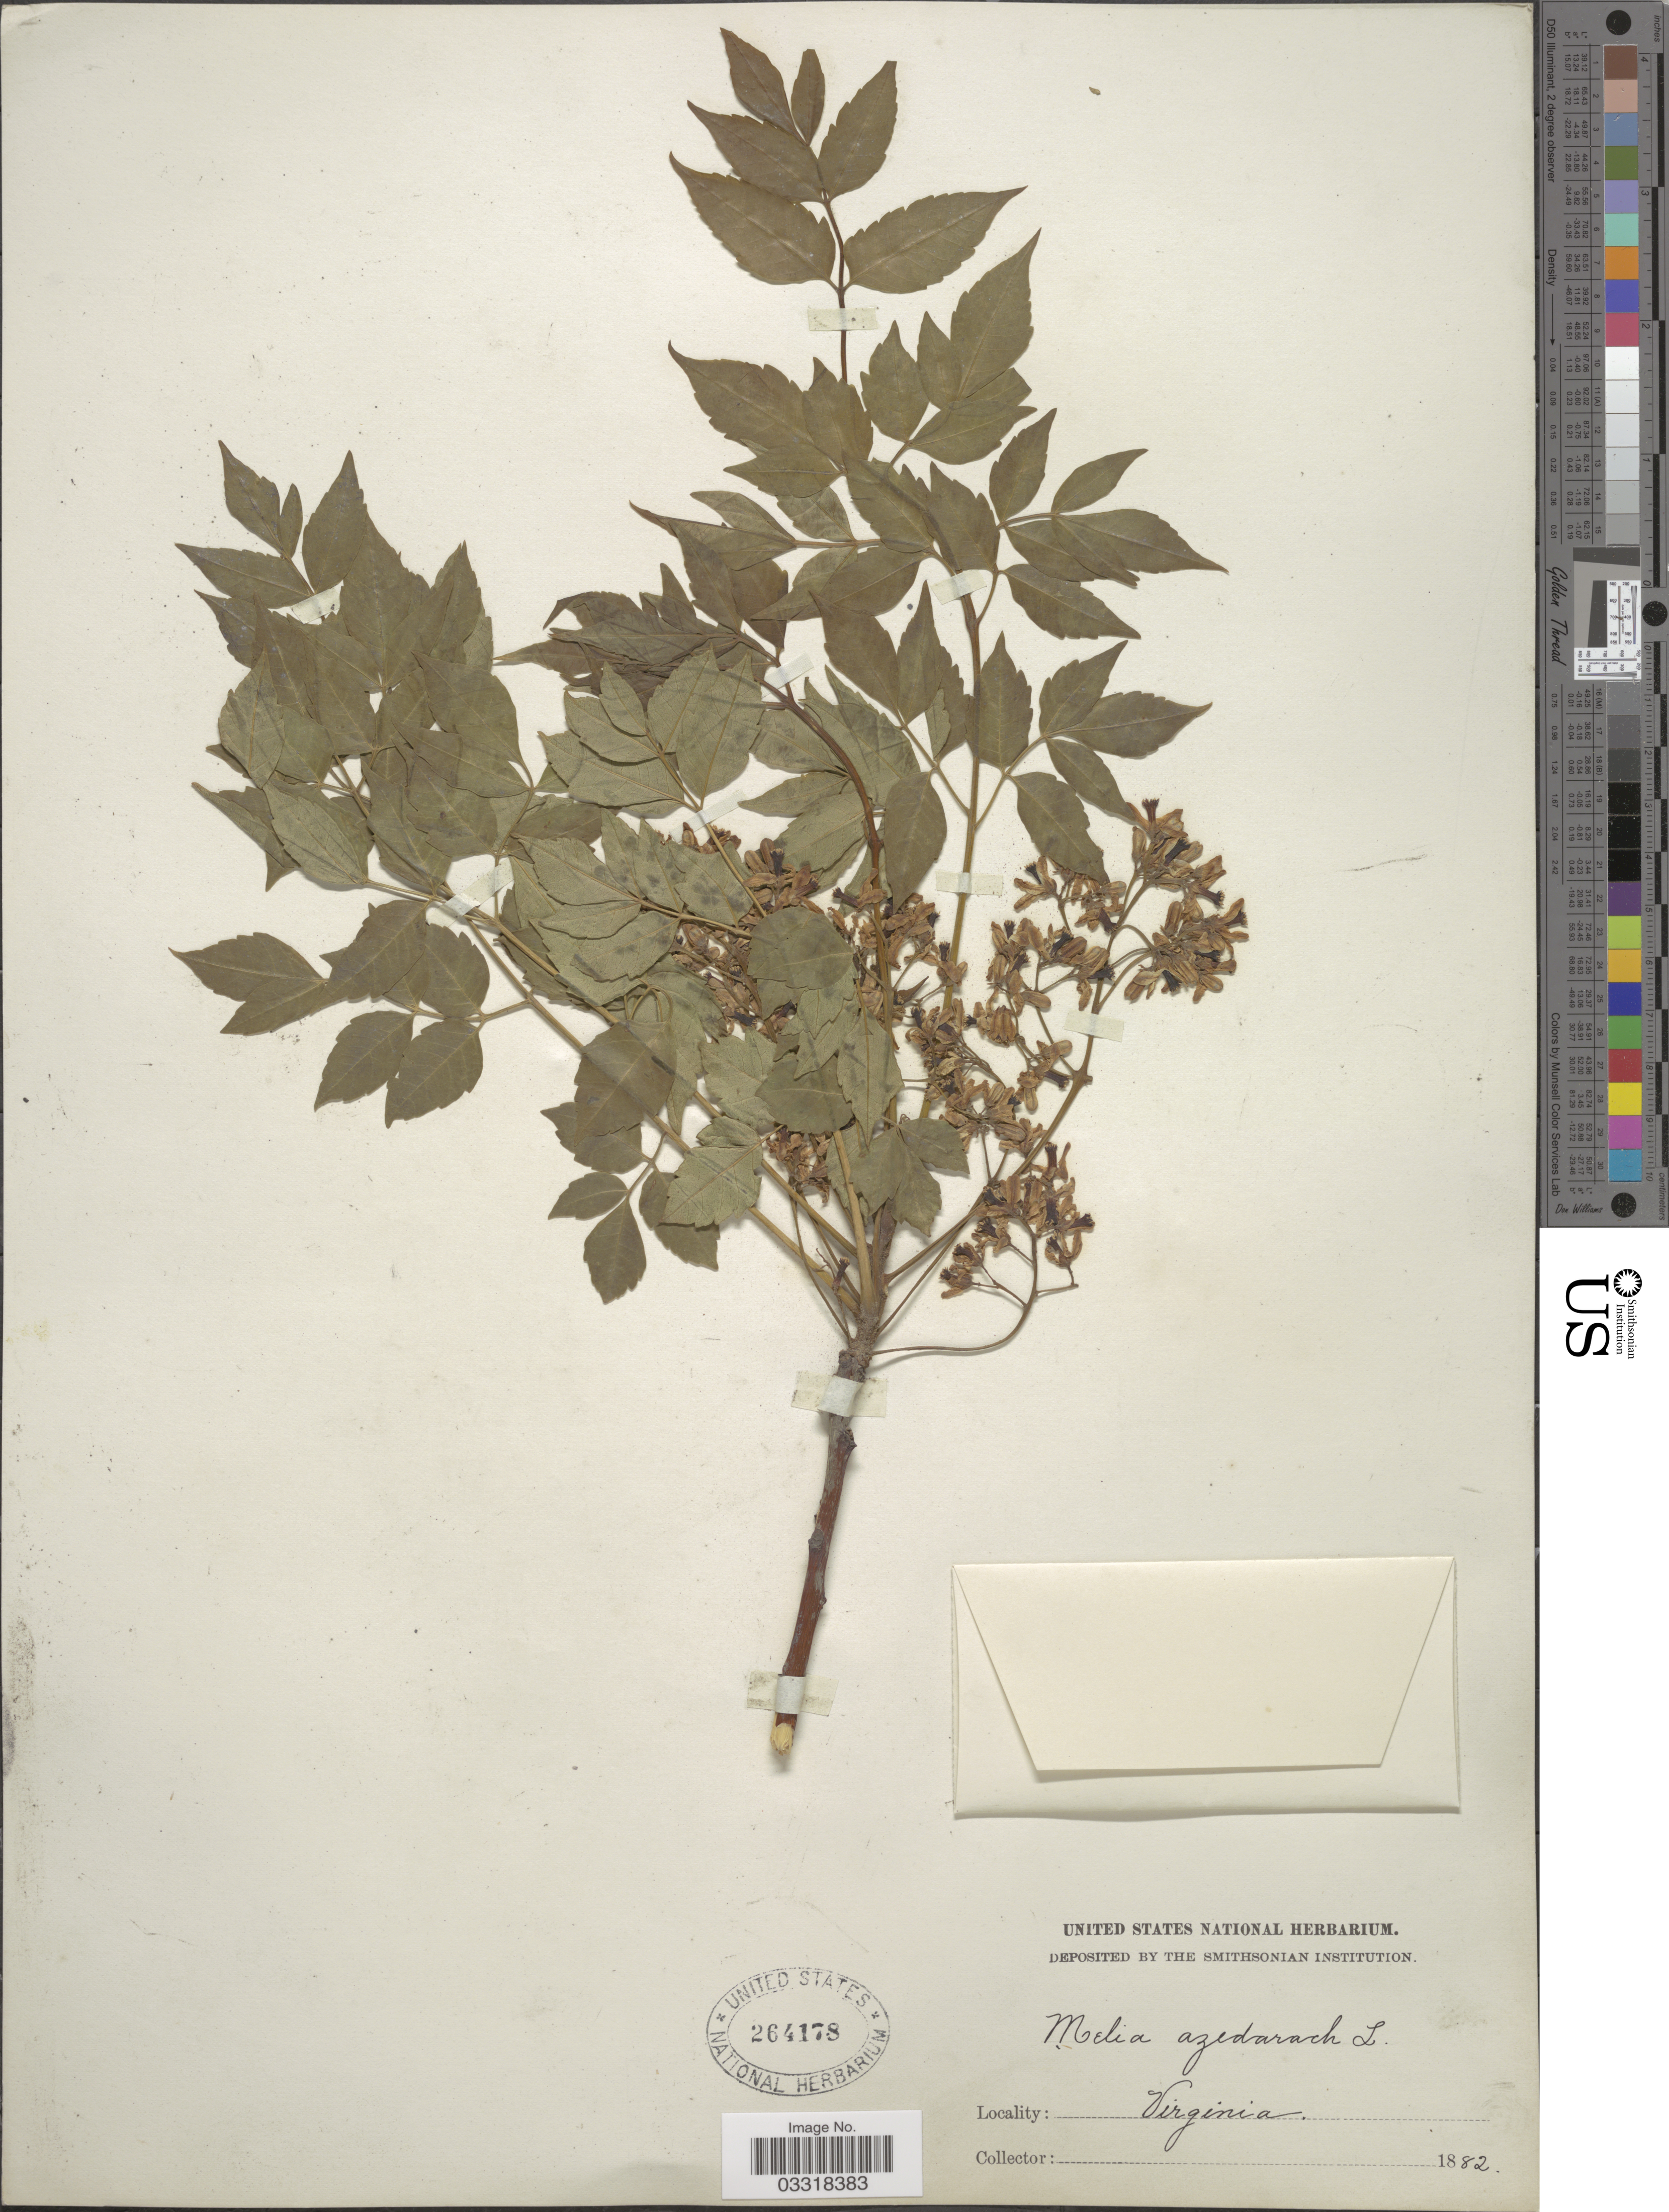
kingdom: Plantae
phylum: Tracheophyta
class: Magnoliopsida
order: Sapindales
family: Meliaceae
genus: Melia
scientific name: Melia azedarach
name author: L.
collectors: ex herb. United States National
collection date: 1882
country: United States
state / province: Virginia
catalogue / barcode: US 264178